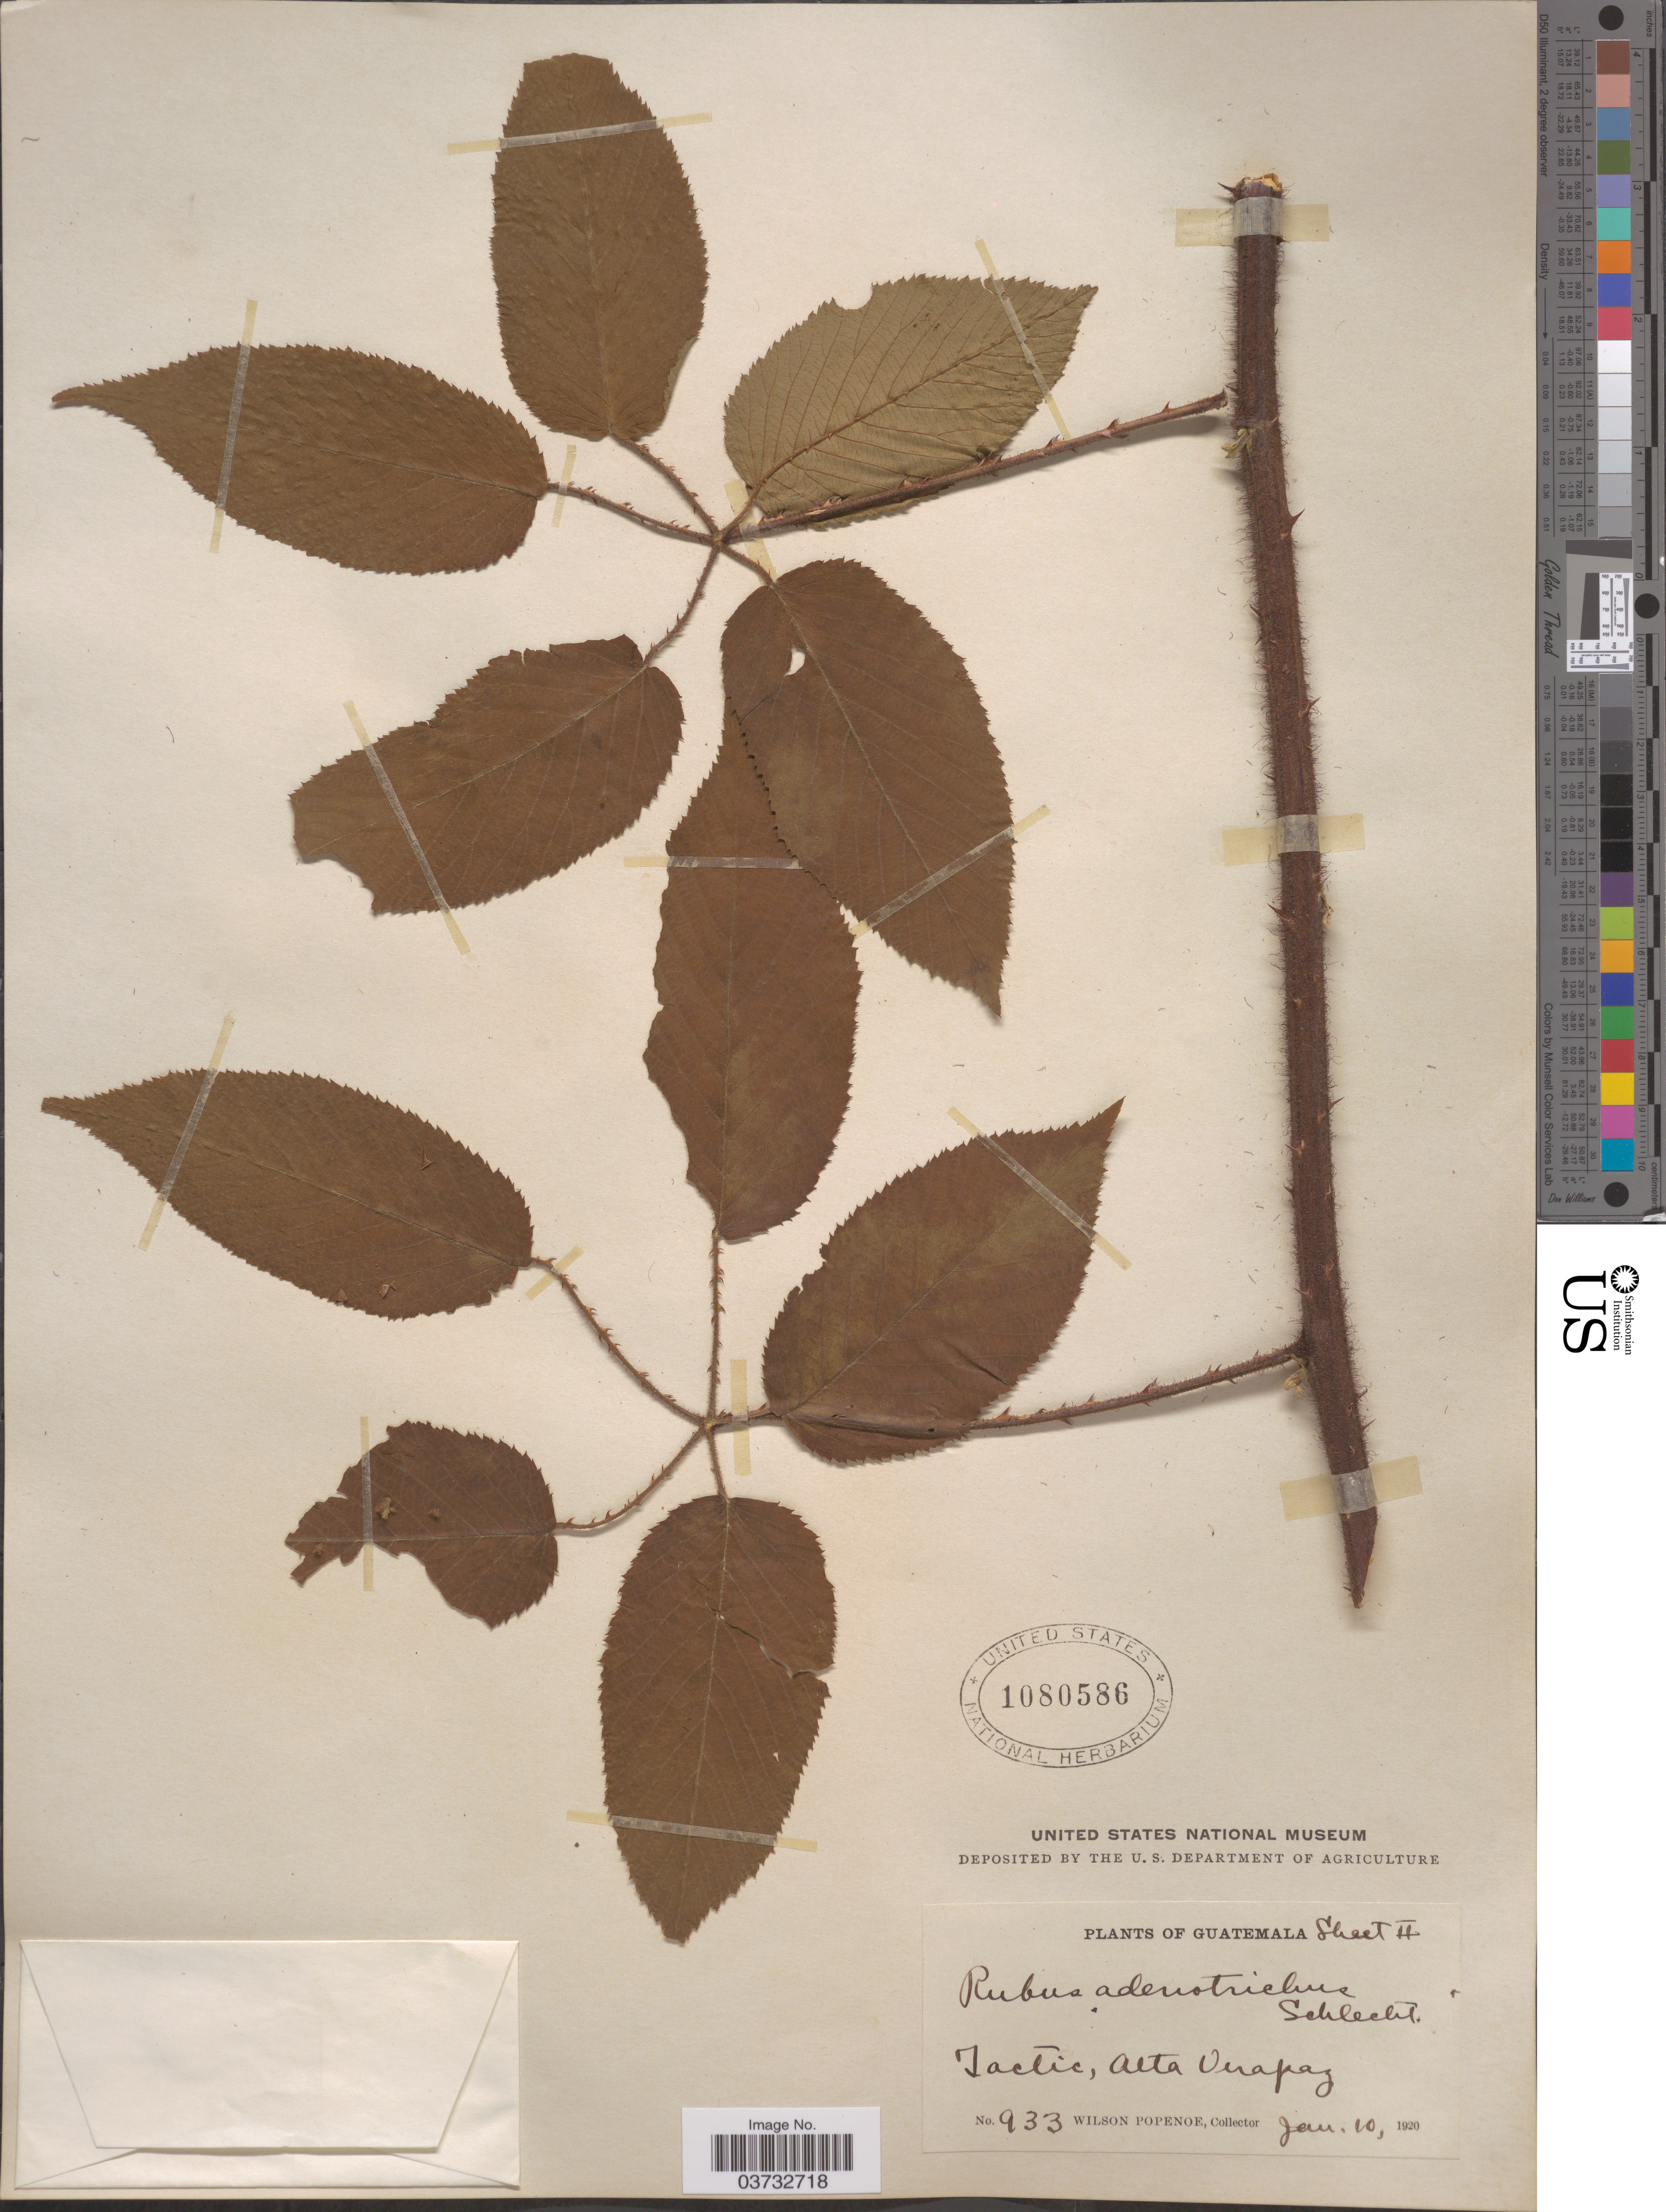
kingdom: Plantae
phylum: Tracheophyta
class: Magnoliopsida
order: Rosales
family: Rosaceae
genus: Rubus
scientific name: Rubus adenotrichos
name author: Schltdl.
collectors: F. Popenoe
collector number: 933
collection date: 1920-01-10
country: Guatemala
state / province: Alta Verapaz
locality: Tactic.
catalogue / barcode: US 1080586